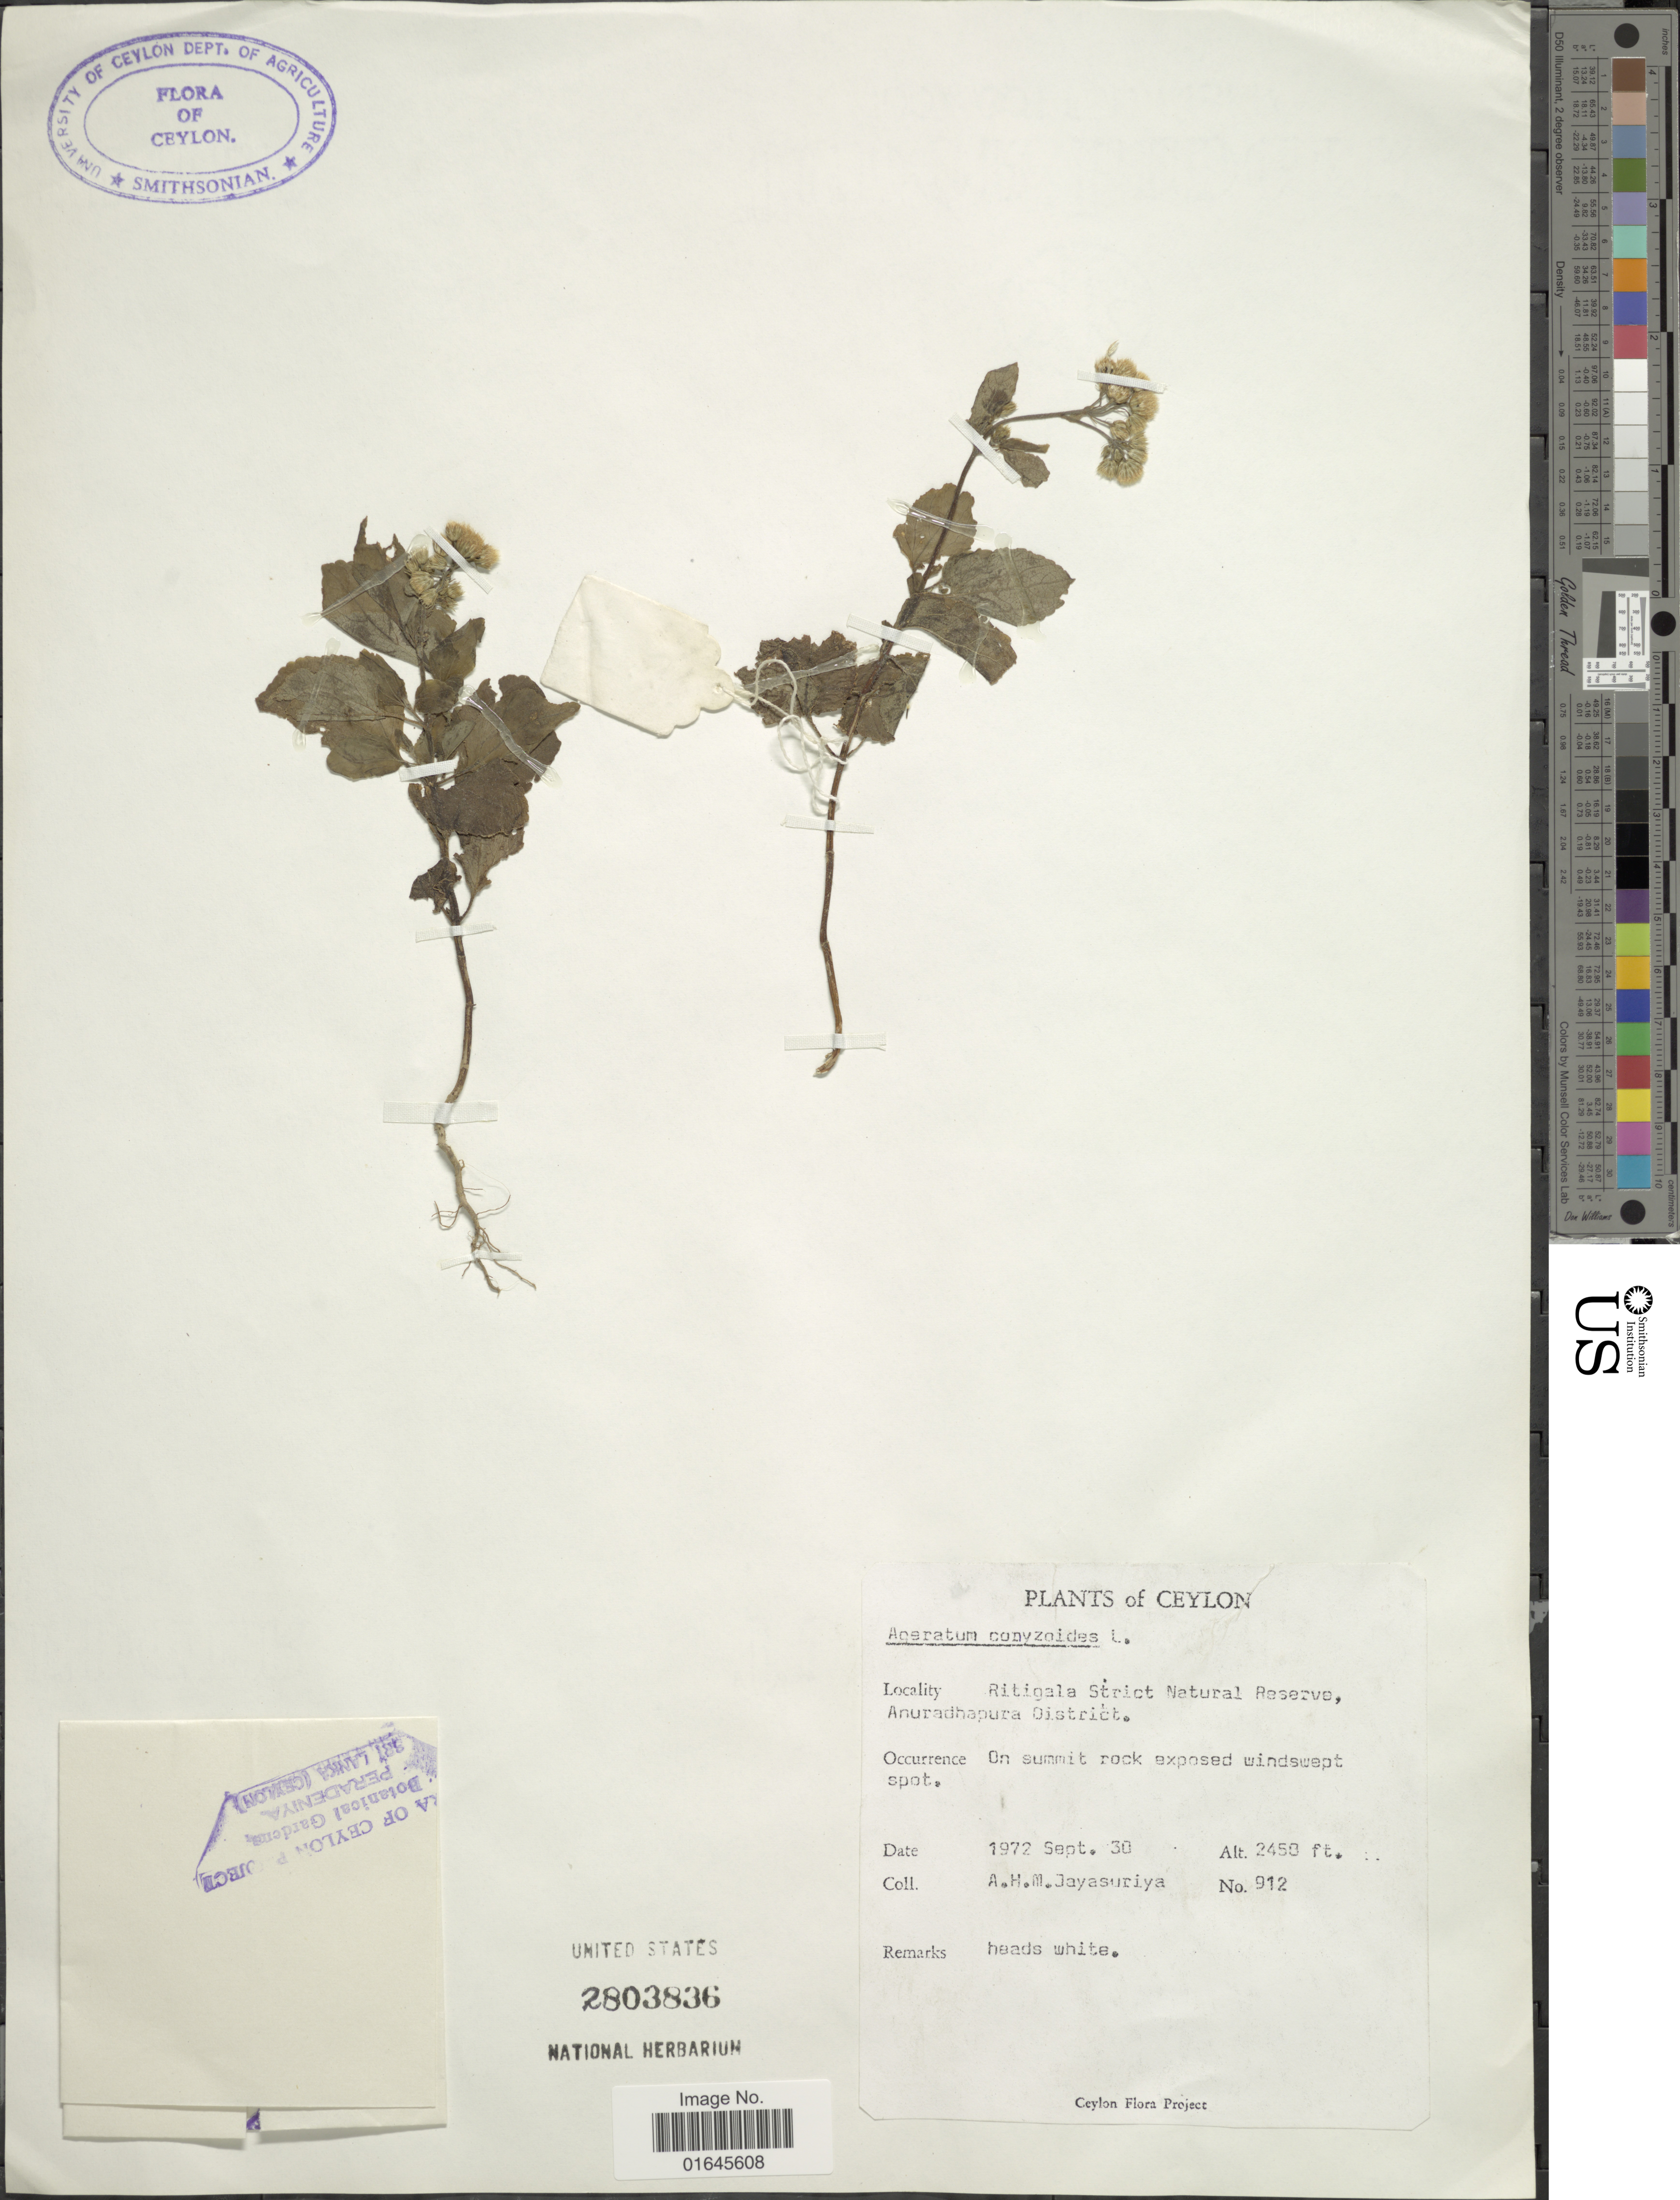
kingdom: Plantae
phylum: Tracheophyta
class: Magnoliopsida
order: Asterales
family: Asteraceae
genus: Ageratum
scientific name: Ageratum conyzoides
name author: L.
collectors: A. H. Jayasuriya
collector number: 912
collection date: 1972-09-30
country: Sri Lanka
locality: Ceylon, Ritigala Strict Natural Reserve, Anuradhapura District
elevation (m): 747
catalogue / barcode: US 2803836